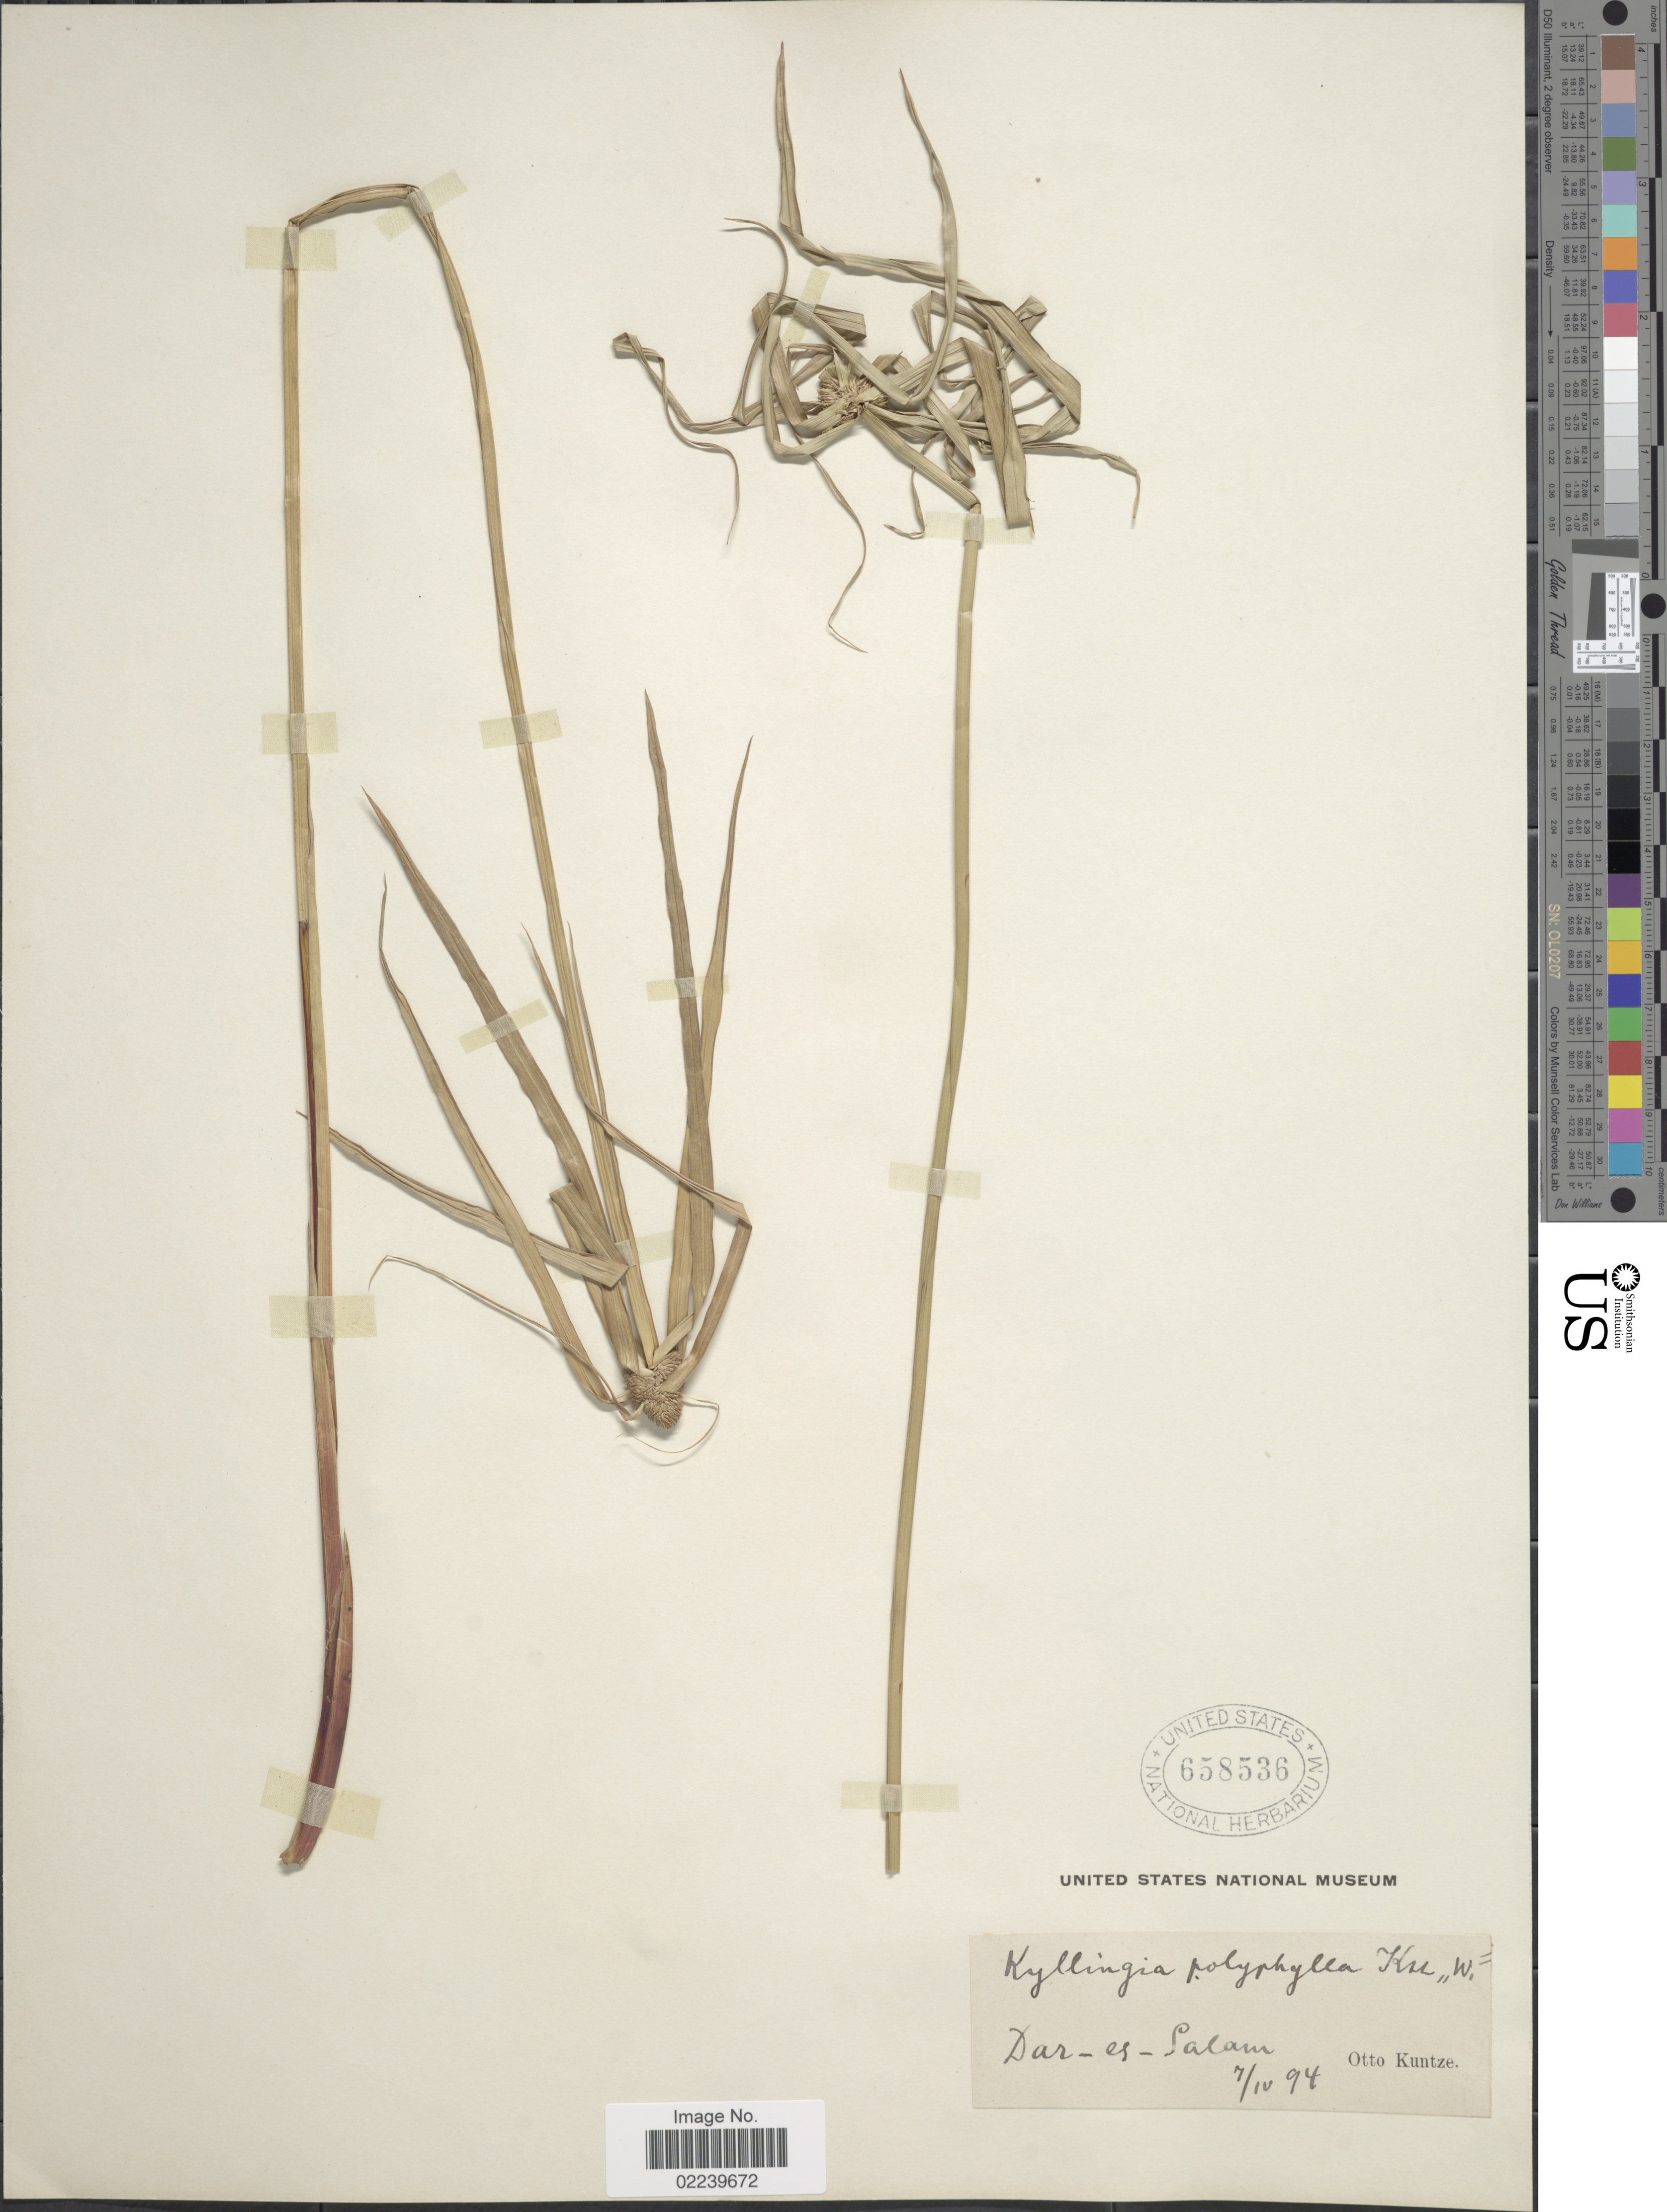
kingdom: Plantae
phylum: Tracheophyta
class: Liliopsida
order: Poales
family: Cyperaceae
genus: Cyperus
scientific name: Cyperus aromaticus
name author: (Ridl.) Mattf. & Kük.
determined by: Strong, M. T., (US), Smithsonian Institution - National Museum of Natural History (UNITED STATES)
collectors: C.E.O. Kuntze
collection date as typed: Transcribed d/m/y: 7/4/94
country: Tanzania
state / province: Dar es Salaam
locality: Dar-es-Salam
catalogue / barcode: US 658536